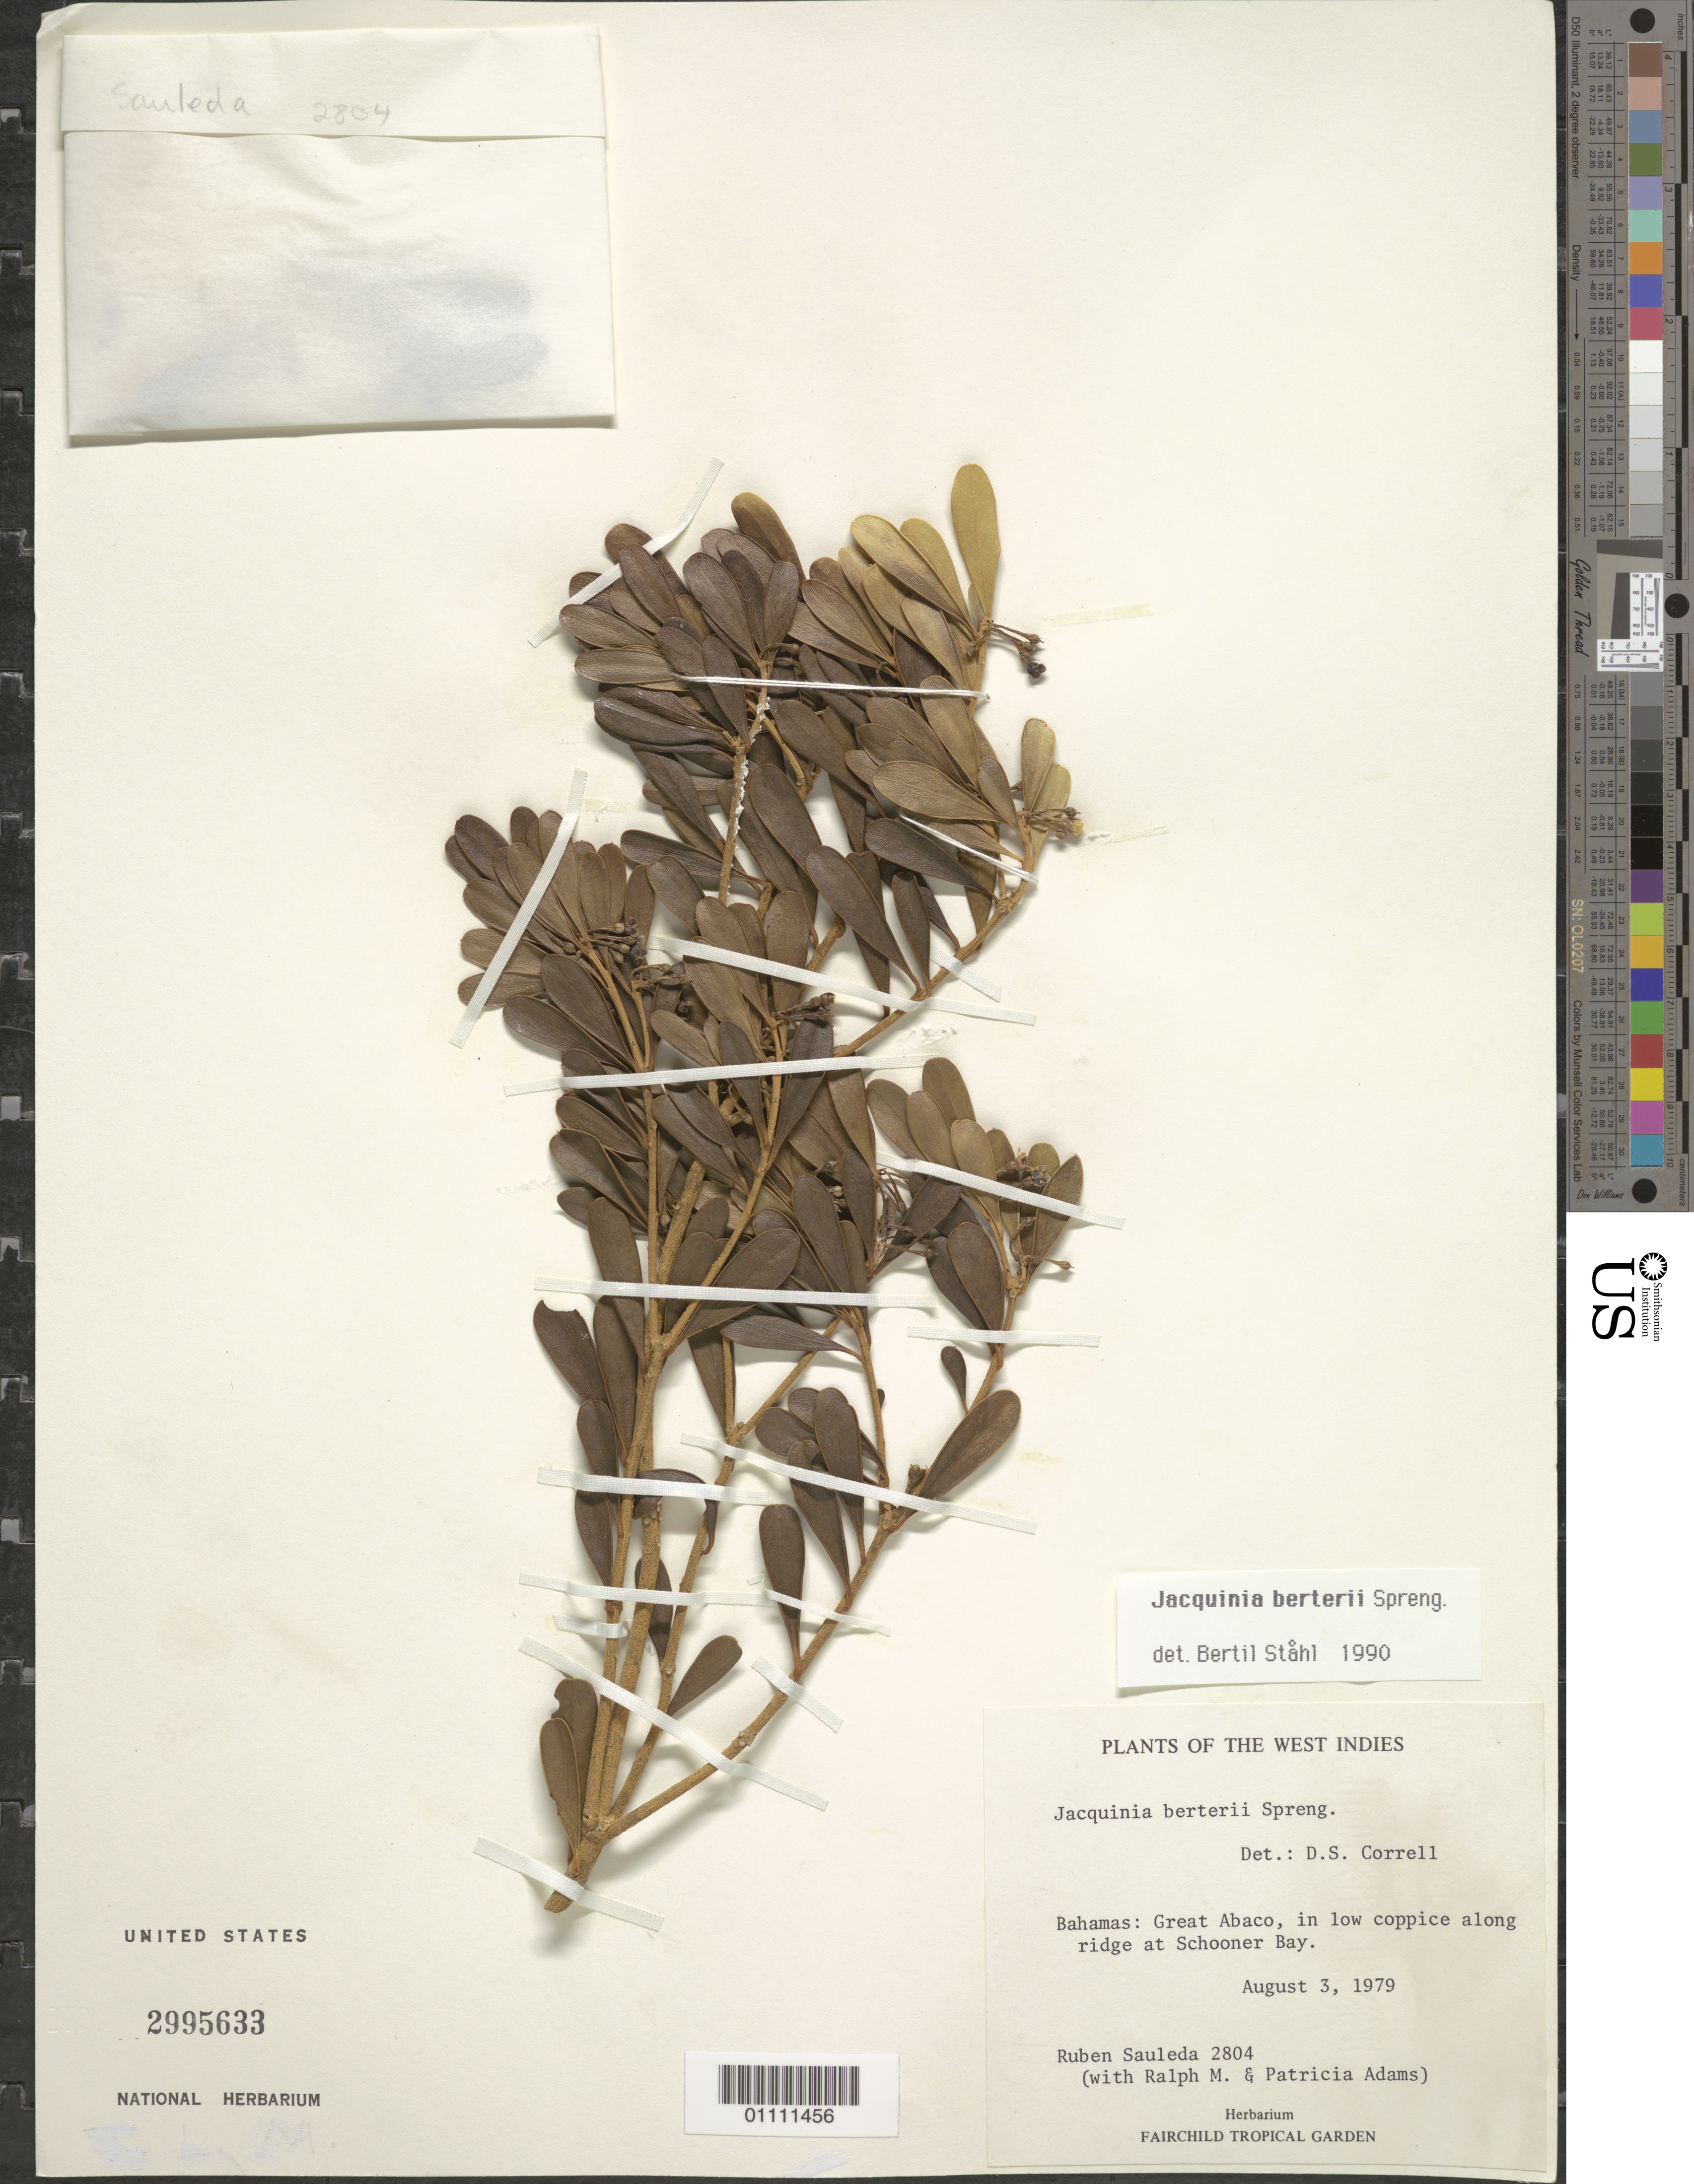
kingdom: Plantae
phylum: Tracheophyta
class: Magnoliopsida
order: Ericales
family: Primulaceae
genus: Jacquinia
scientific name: Jacquinia berteroi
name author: Spreng.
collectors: R. Sauleda, R. M. Adams & P. H. Adams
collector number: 2804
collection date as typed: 03 Aug 1979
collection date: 1979-08-03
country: Bahamas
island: Great Abaco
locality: In low coppice along ridge at Schooner Bay.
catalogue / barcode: US 2995633